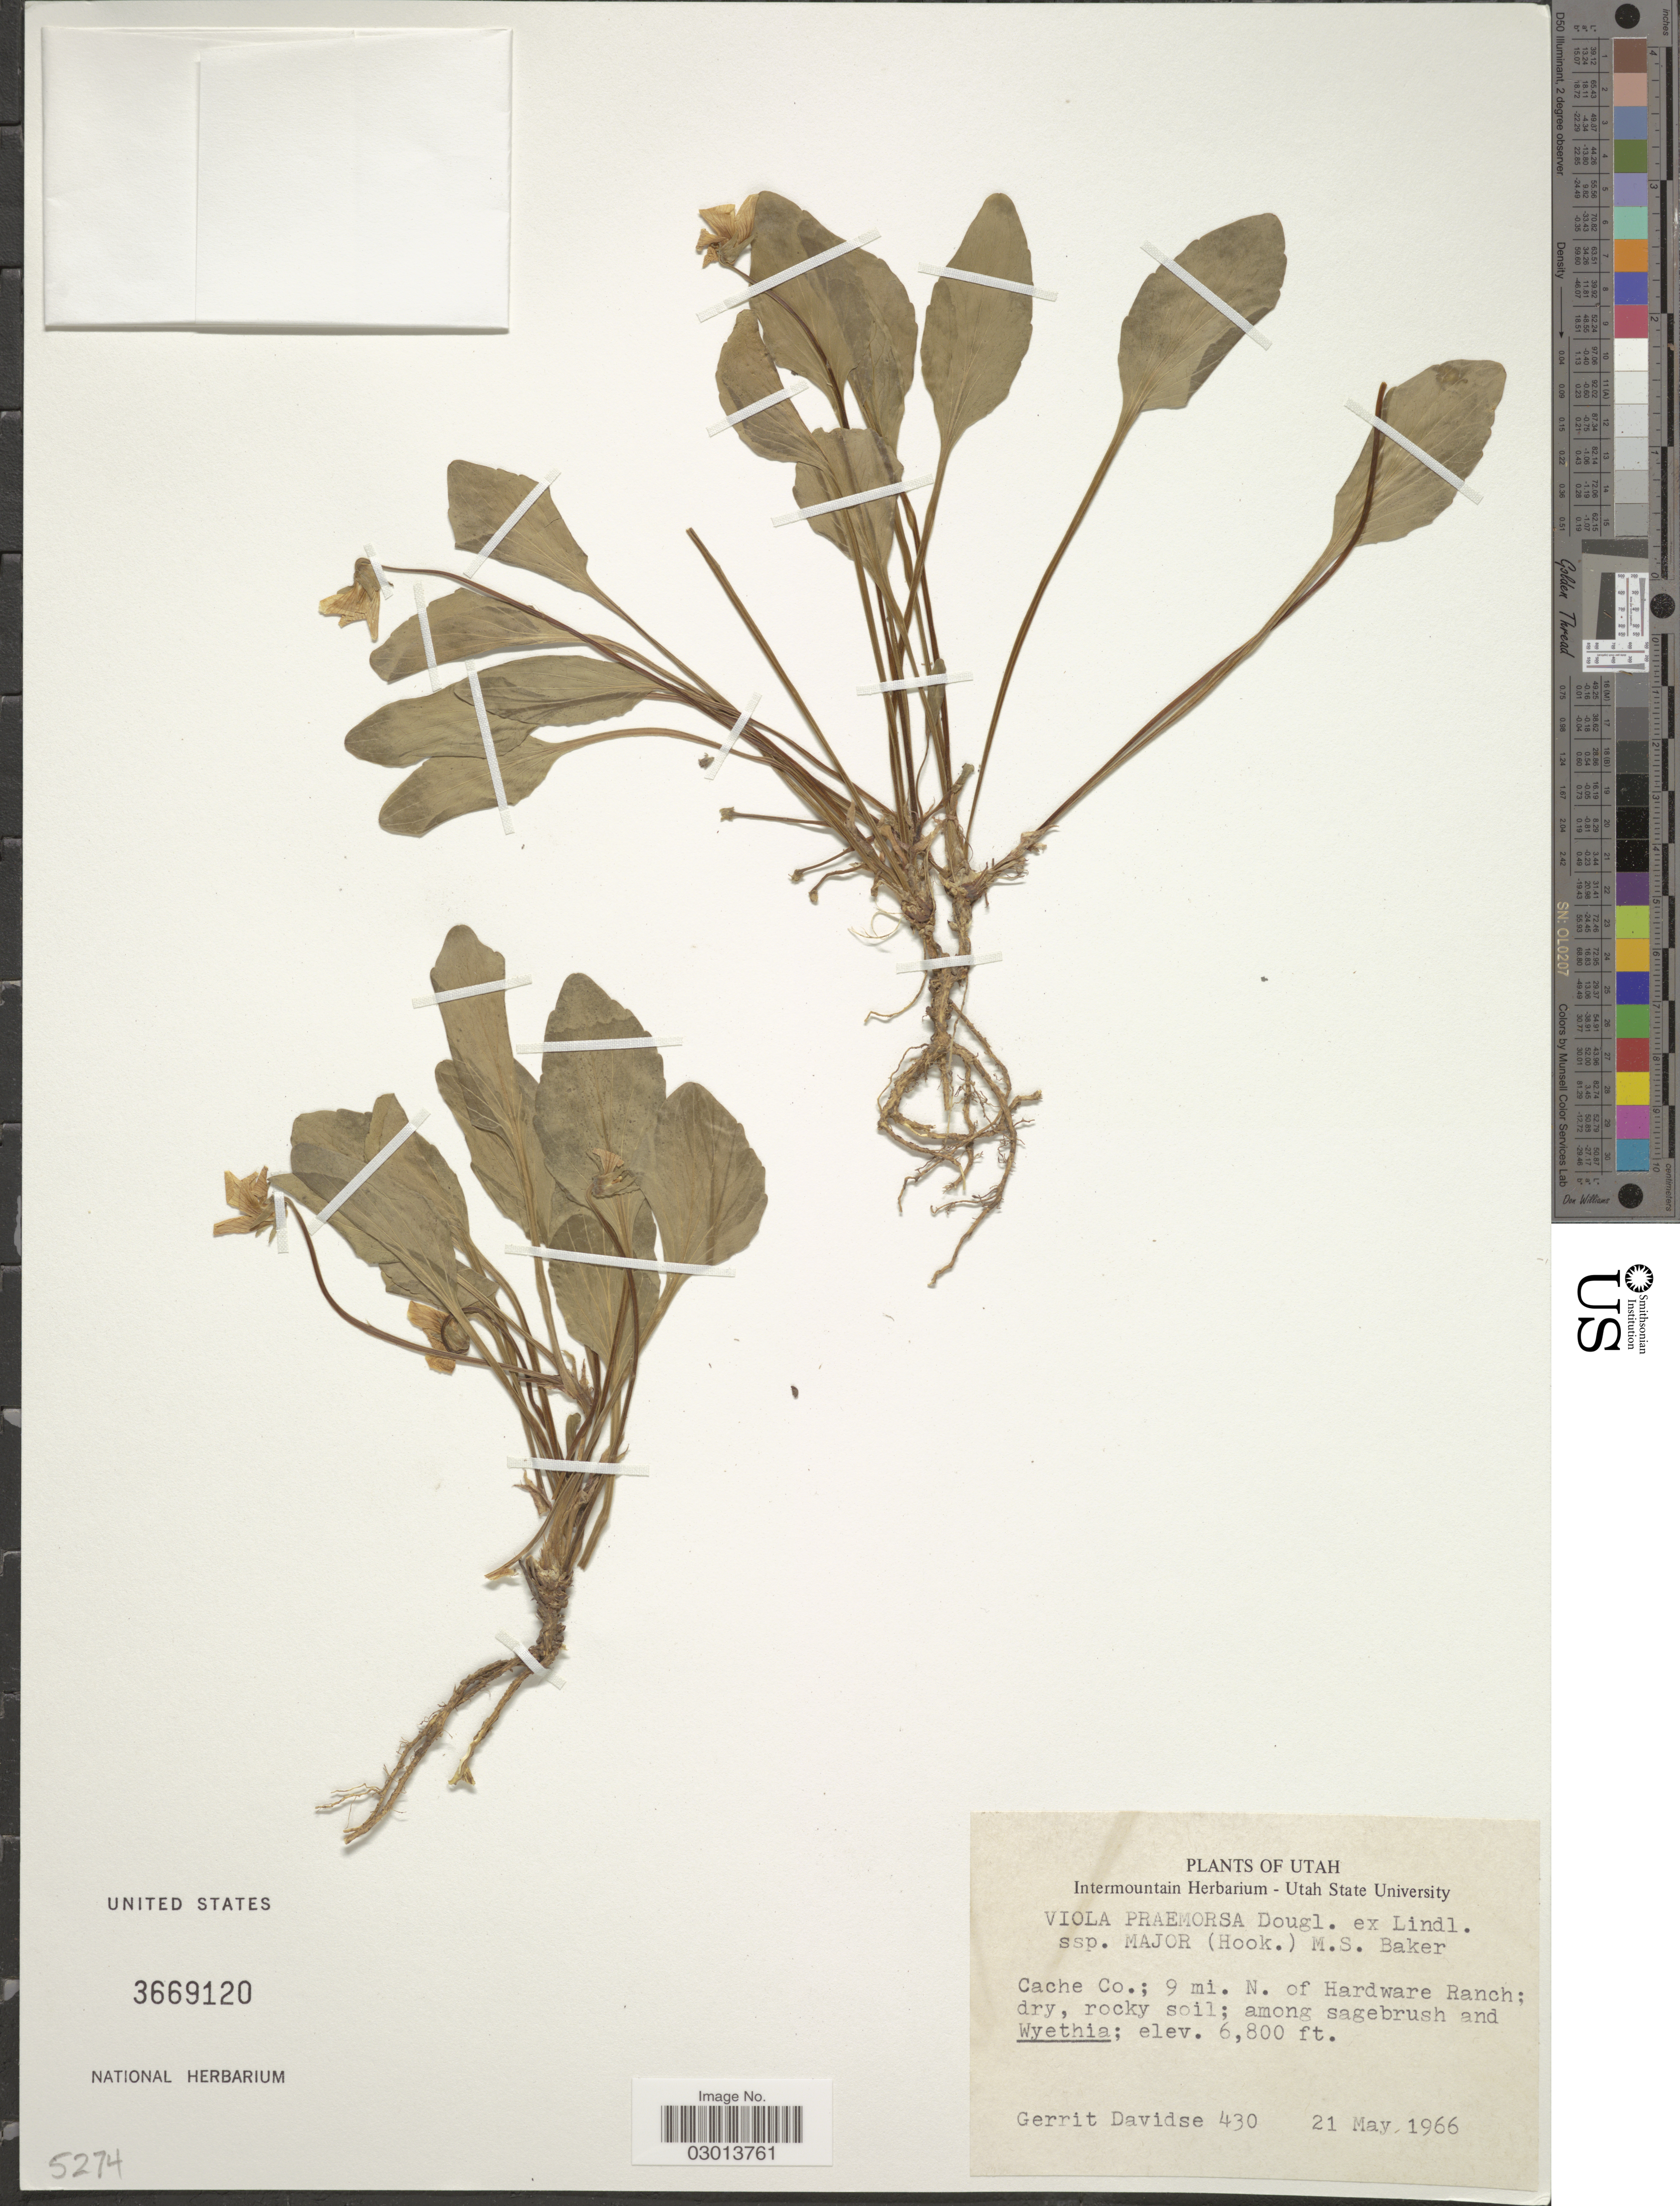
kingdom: Plantae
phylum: Tracheophyta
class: Magnoliopsida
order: Malpighiales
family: Violaceae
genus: Viola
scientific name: Viola praemorsa subsp. major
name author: (Hook.) M.S. Baker & Clausen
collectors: G. Davidse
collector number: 430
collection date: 1966-05-21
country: United States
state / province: Utah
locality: Cache Co.; 9 mi. N. of Hardware Ranch.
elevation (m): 2073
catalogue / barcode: US 3669120